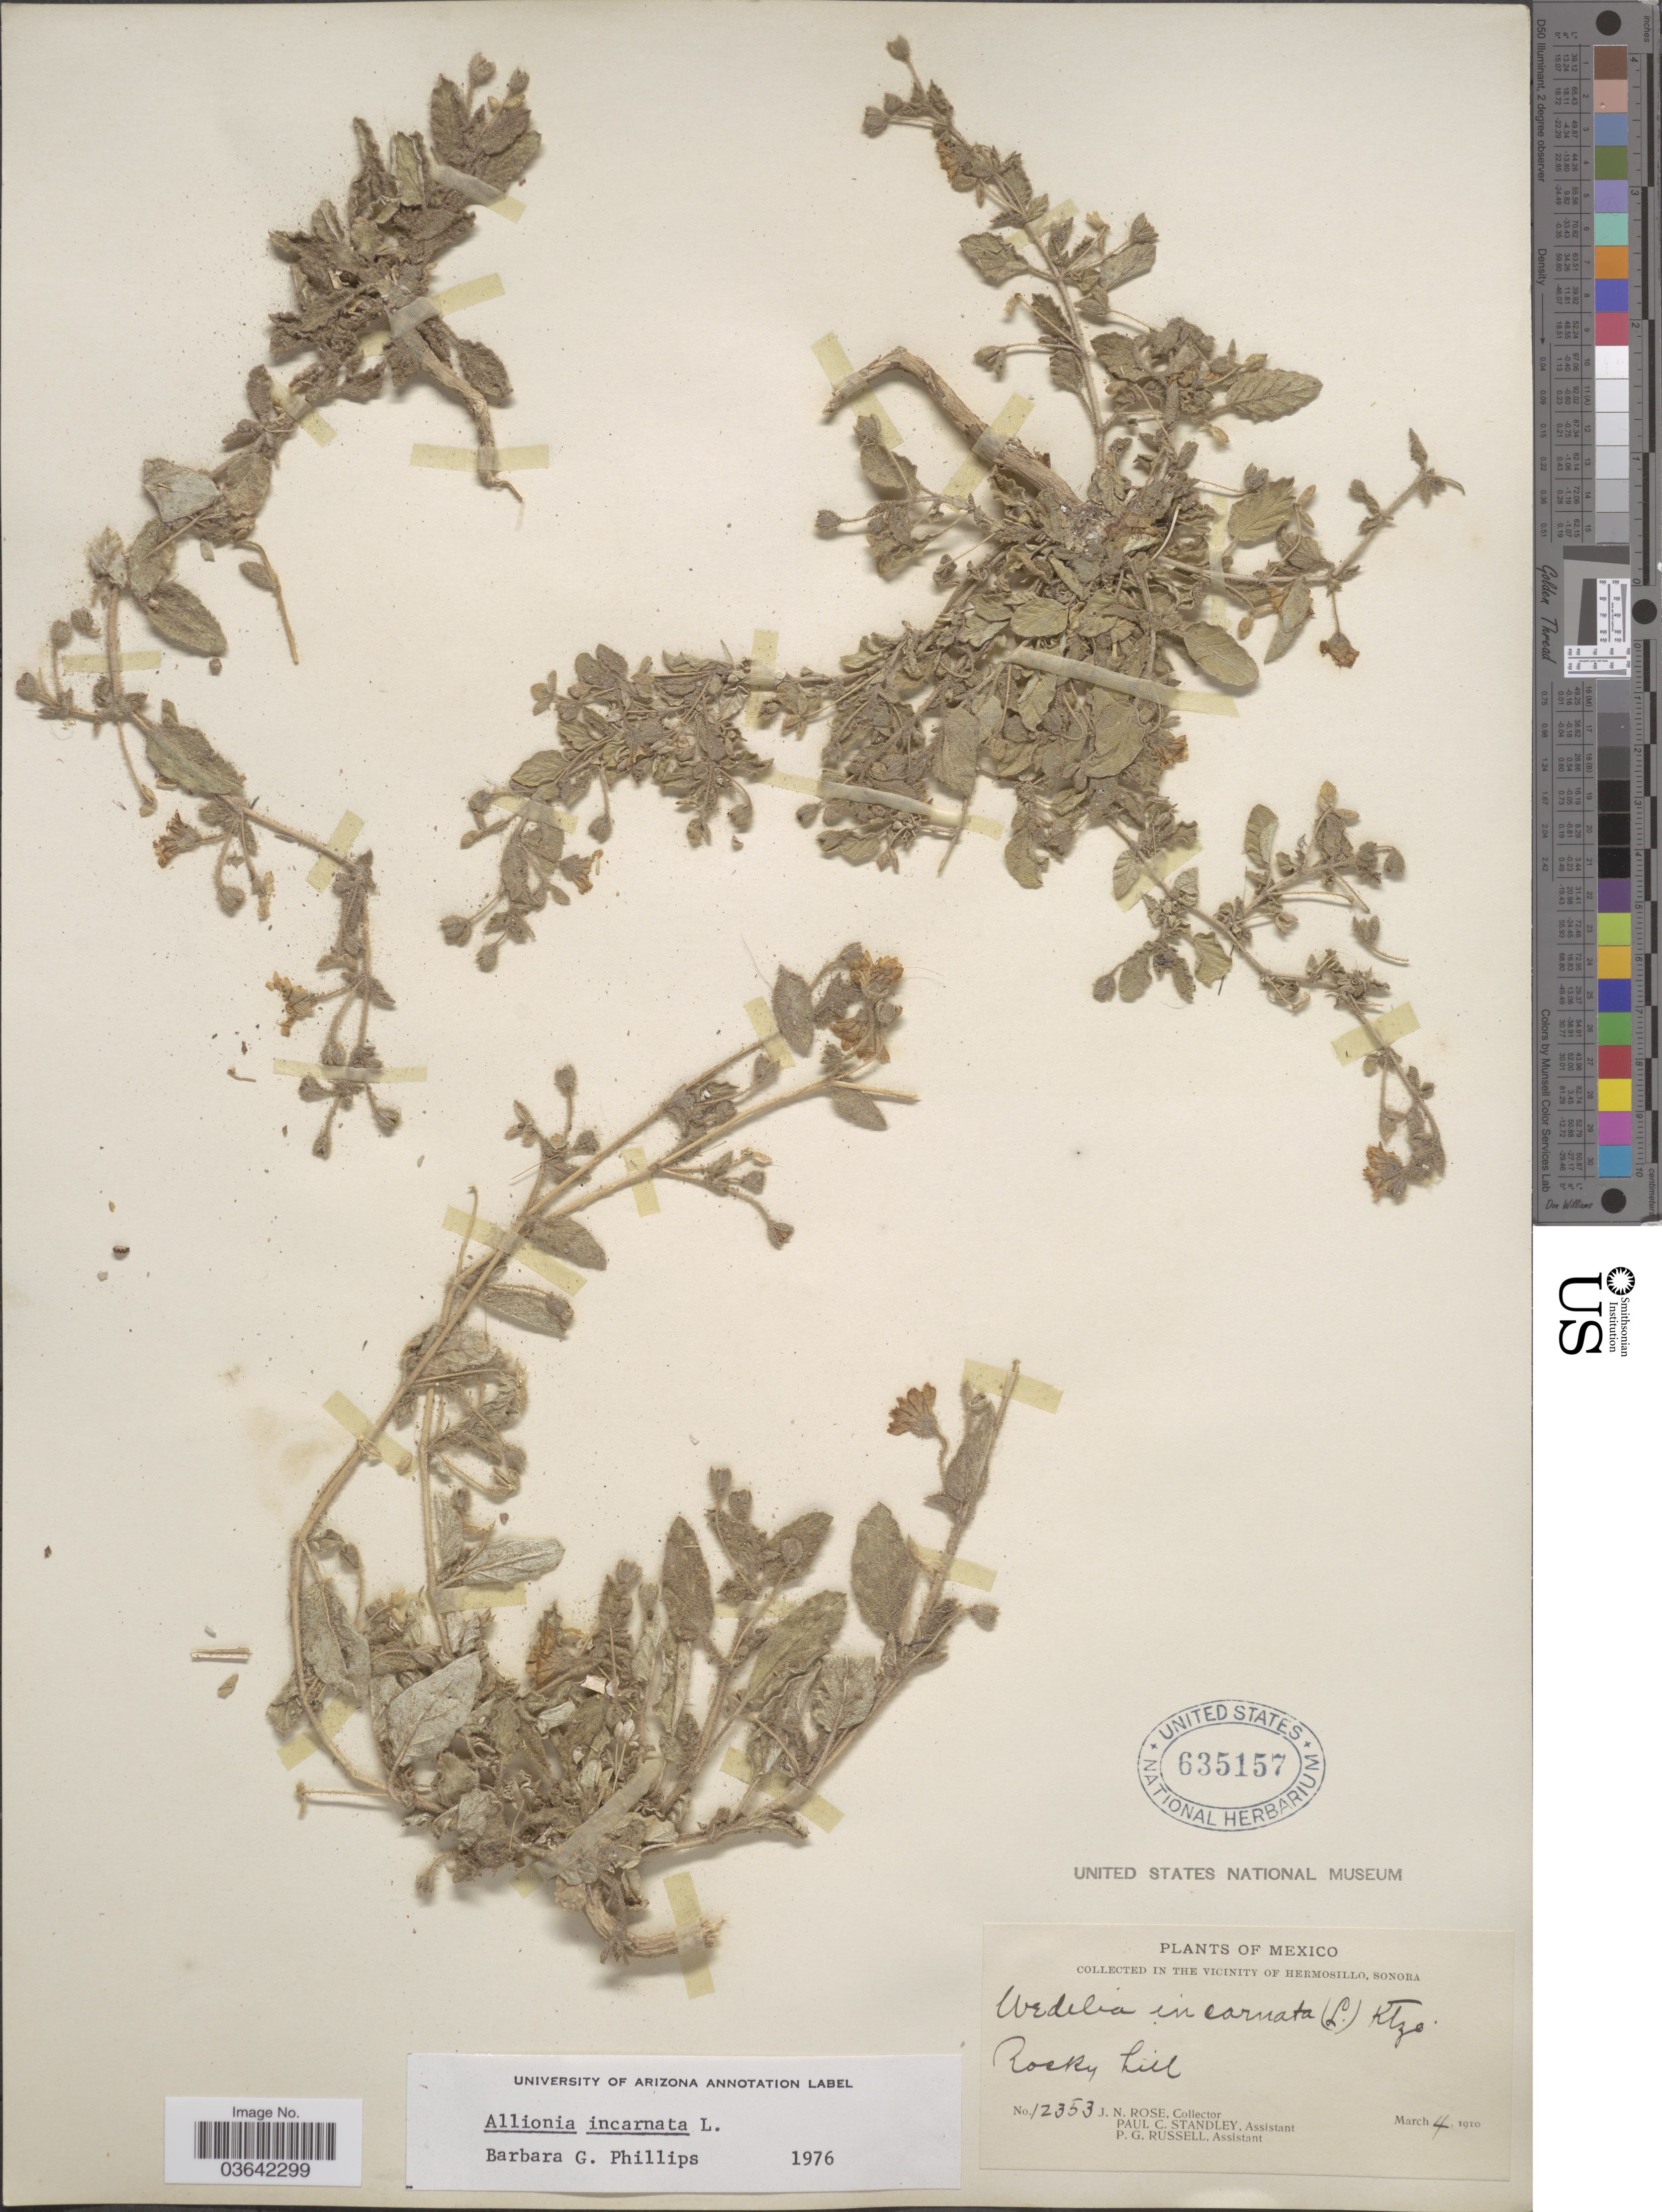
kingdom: Plantae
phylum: Tracheophyta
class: Magnoliopsida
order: Caryophyllales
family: Nyctaginaceae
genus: Allionia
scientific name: Allionia incarnata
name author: L.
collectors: J. N. Rose, P. C. Standley & P. G. Russell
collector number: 12353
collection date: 1910-03-04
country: Mexico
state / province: Sonora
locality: In the vicinity of Hermosillo. Rocky hill.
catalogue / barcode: US 635157